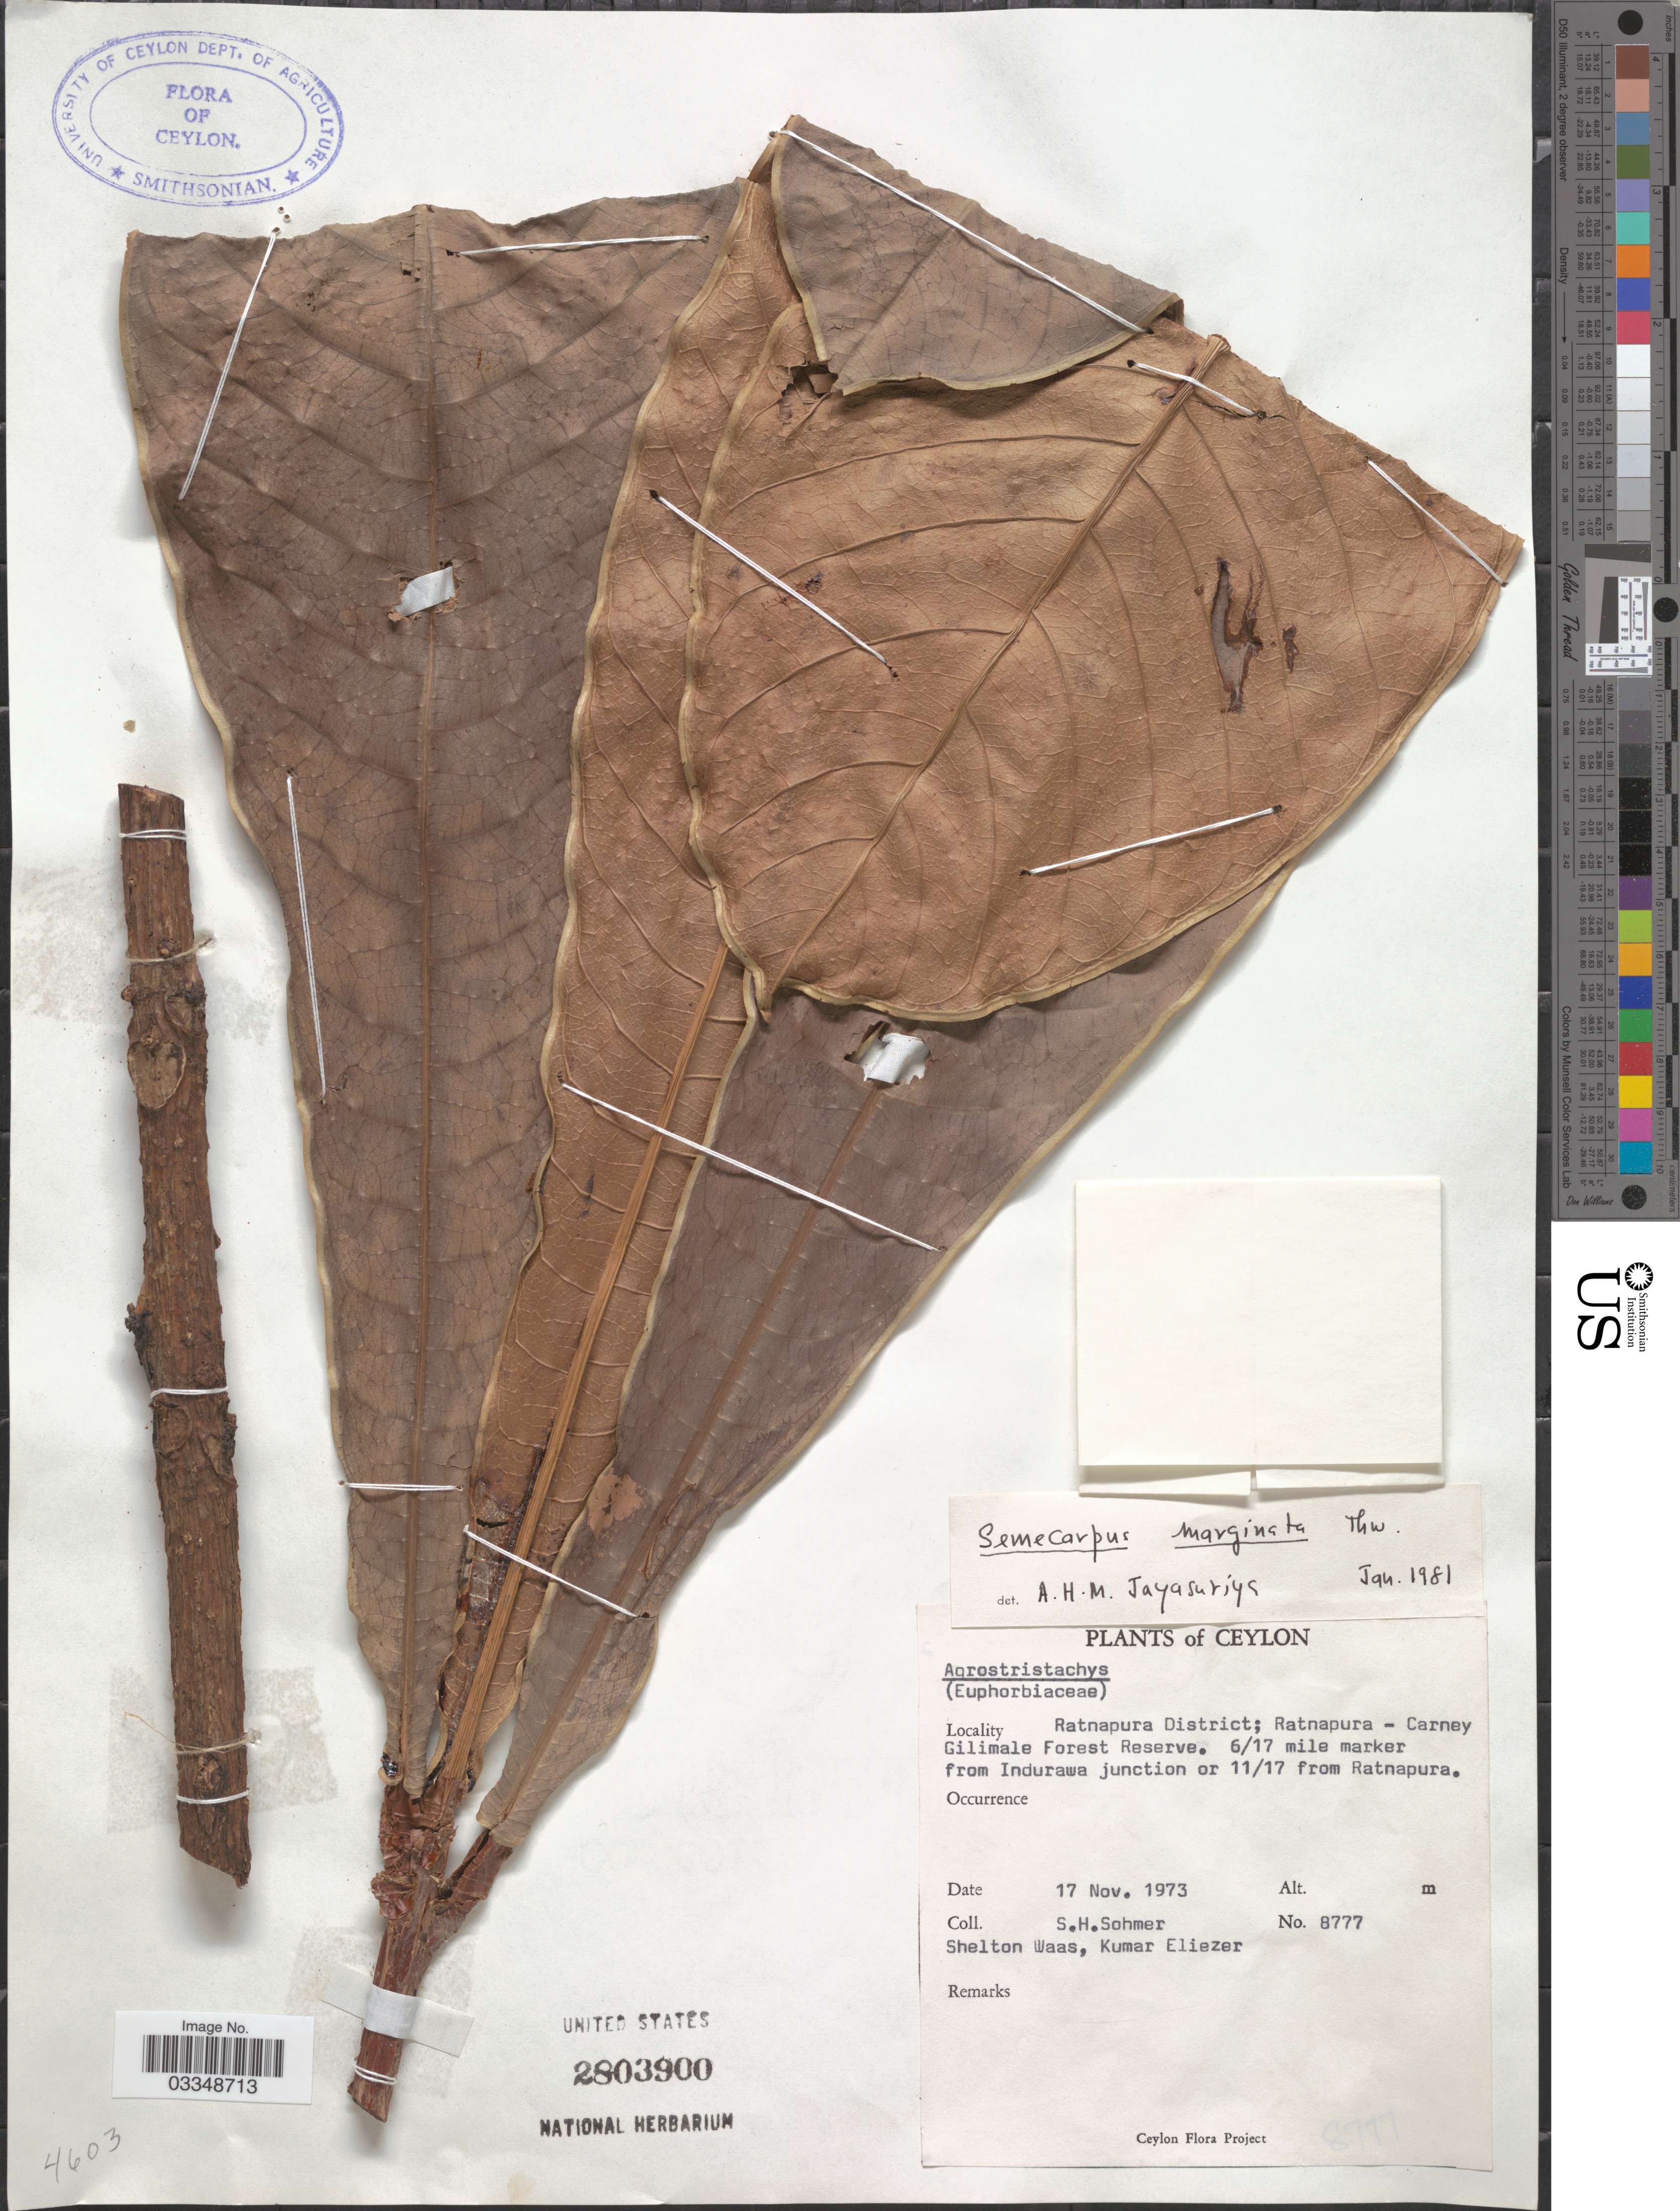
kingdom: Plantae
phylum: Tracheophyta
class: Magnoliopsida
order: Sapindales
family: Anacardiaceae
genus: Semecarpus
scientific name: Semecarpus marginatus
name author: Thwaites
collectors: S. H. Sohmer, S. Waas & K. Eliezer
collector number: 8777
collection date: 1973-11-17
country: Sri Lanka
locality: Ceylon. Ratnapura District; Ratnapura - Carney Gilimale Forest Reserve. 6/17 mile marker from Indurawa junction or 11/17 from Ratnapura.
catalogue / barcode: US 2803900